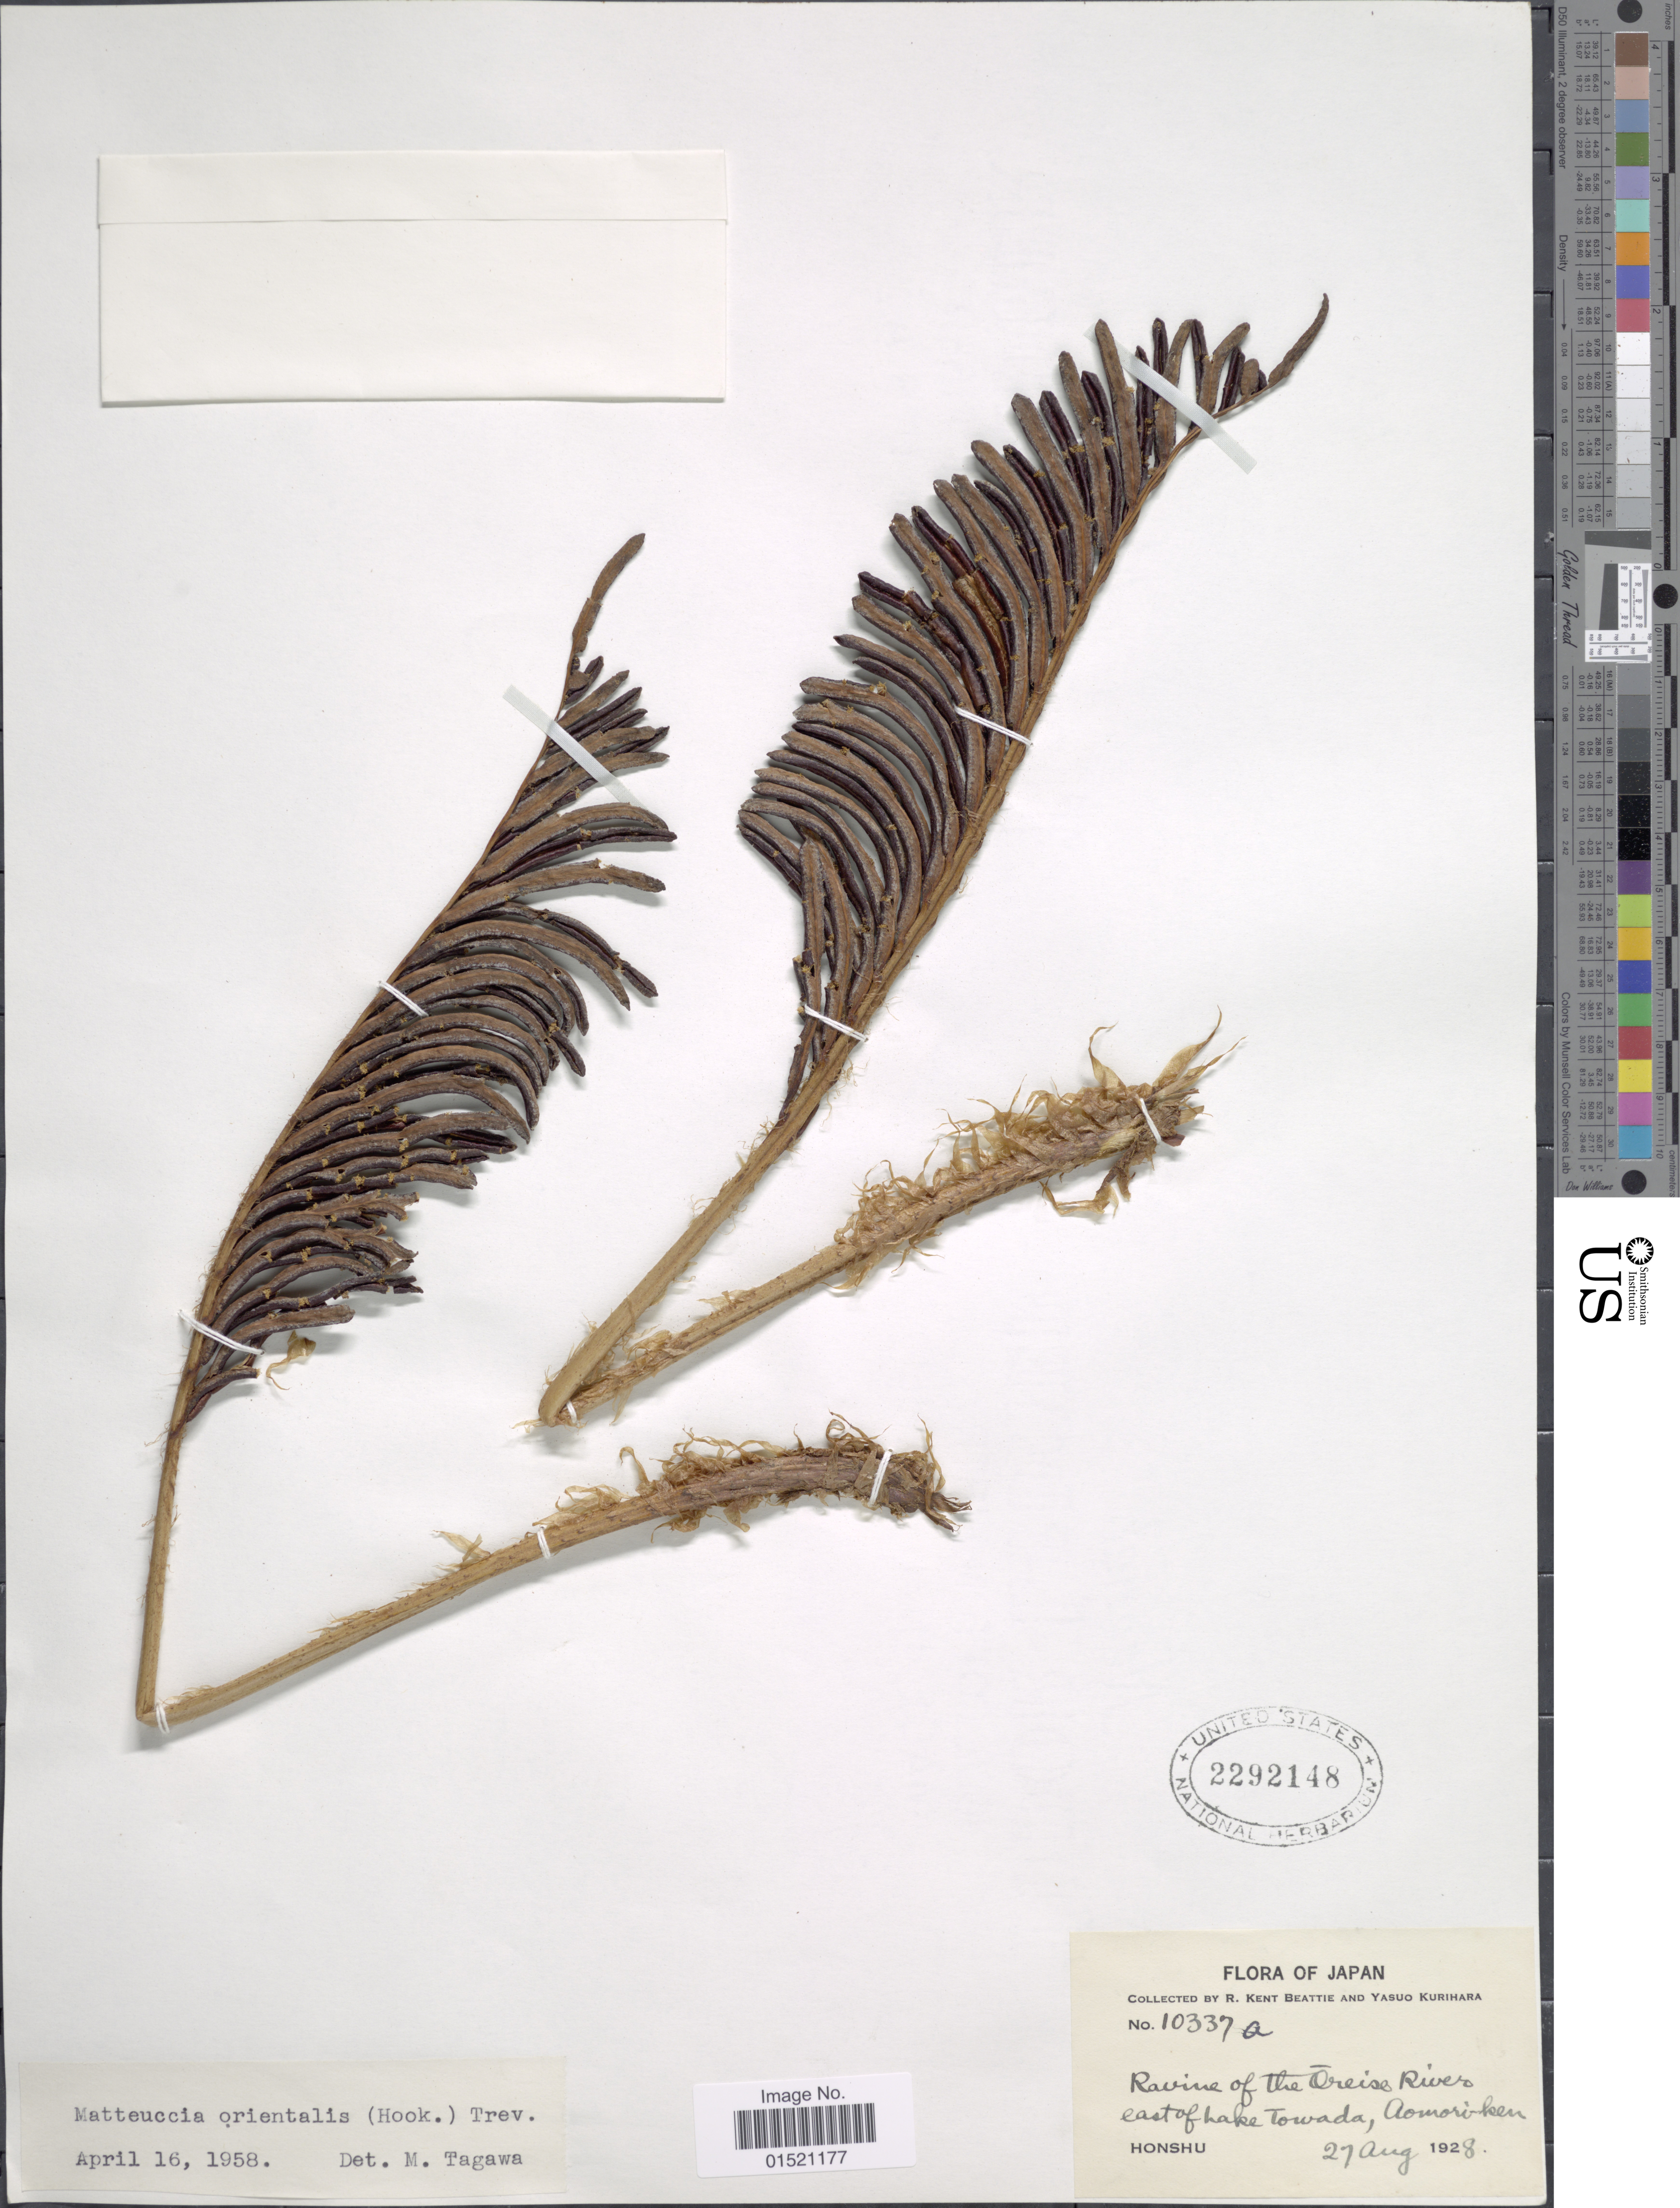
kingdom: Plantae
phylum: Tracheophyta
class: Polypodiopsida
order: Polypodiales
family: Onocleaceae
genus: Pentarhizidium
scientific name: Pentarhizidium orientale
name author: (Hook.) Hayata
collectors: R. K. Beattie & Y. Kurihara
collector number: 10337a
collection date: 1928-08-27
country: Japan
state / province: Aomori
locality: Ravine of the Oreise River east of Lake Towada, Aomori-ken, Honshu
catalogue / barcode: US 2292148